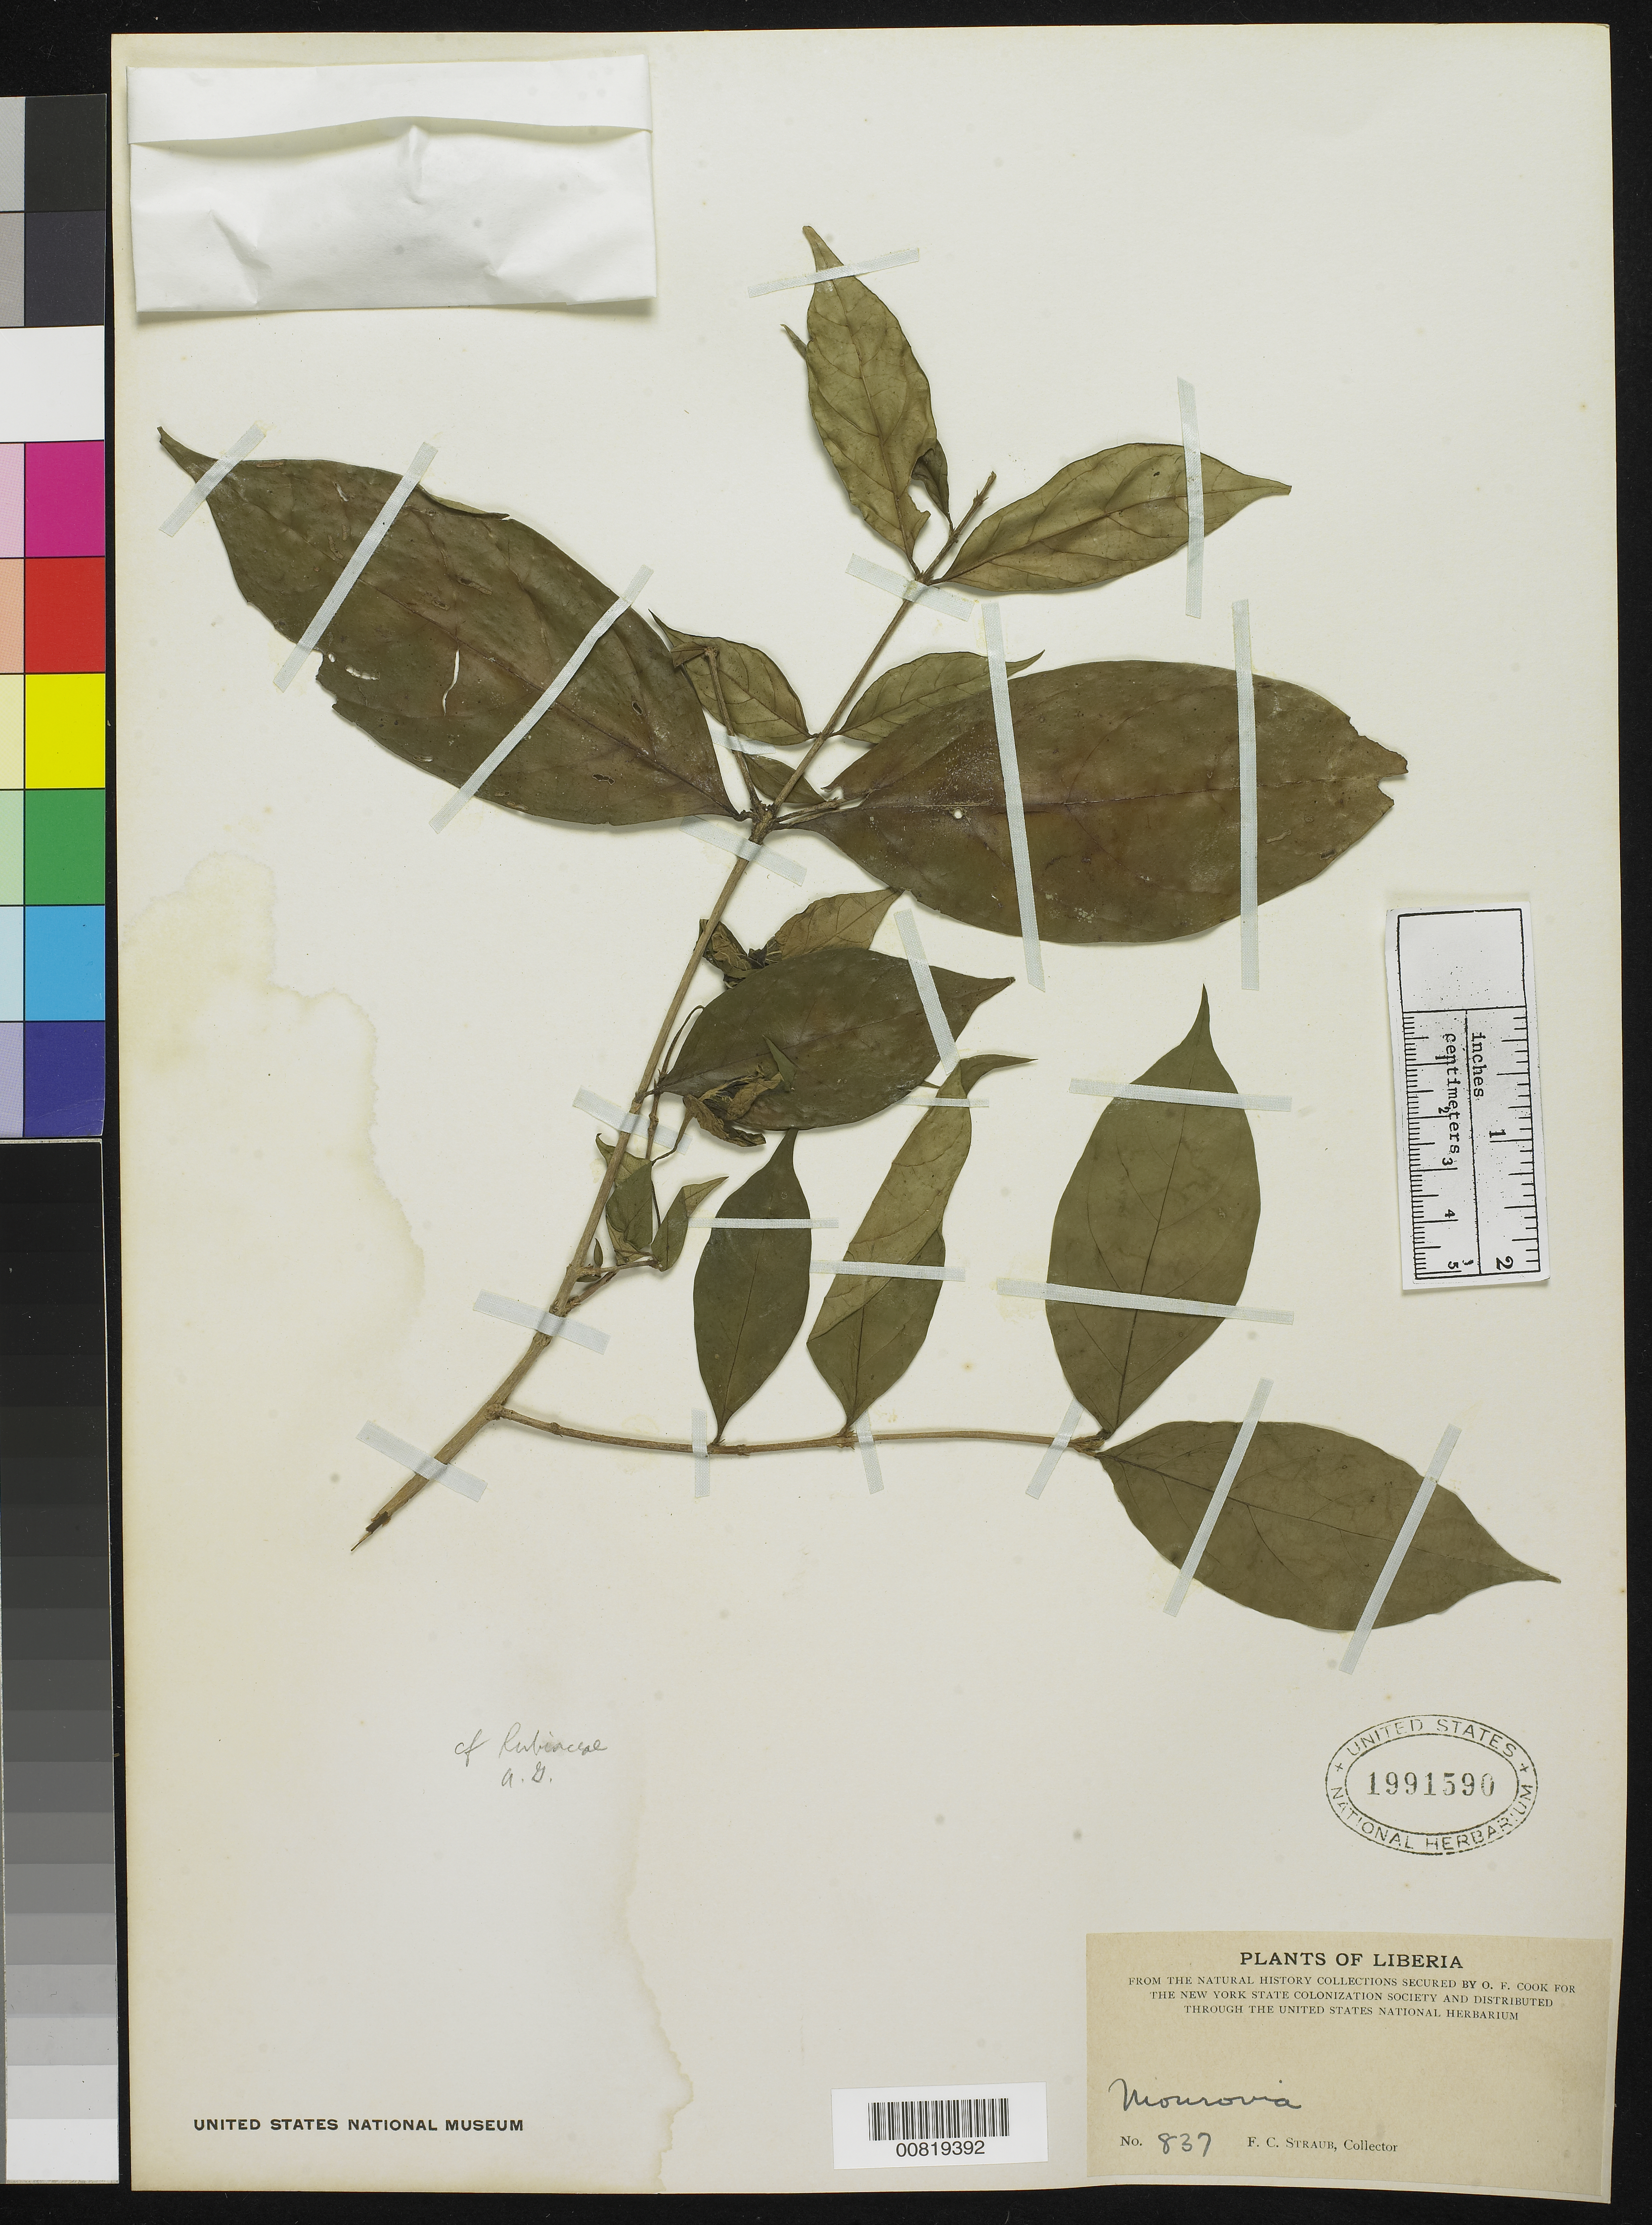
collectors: F. Straub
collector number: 837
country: Liberia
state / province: Montserrado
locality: Monrovia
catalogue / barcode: US 1991590